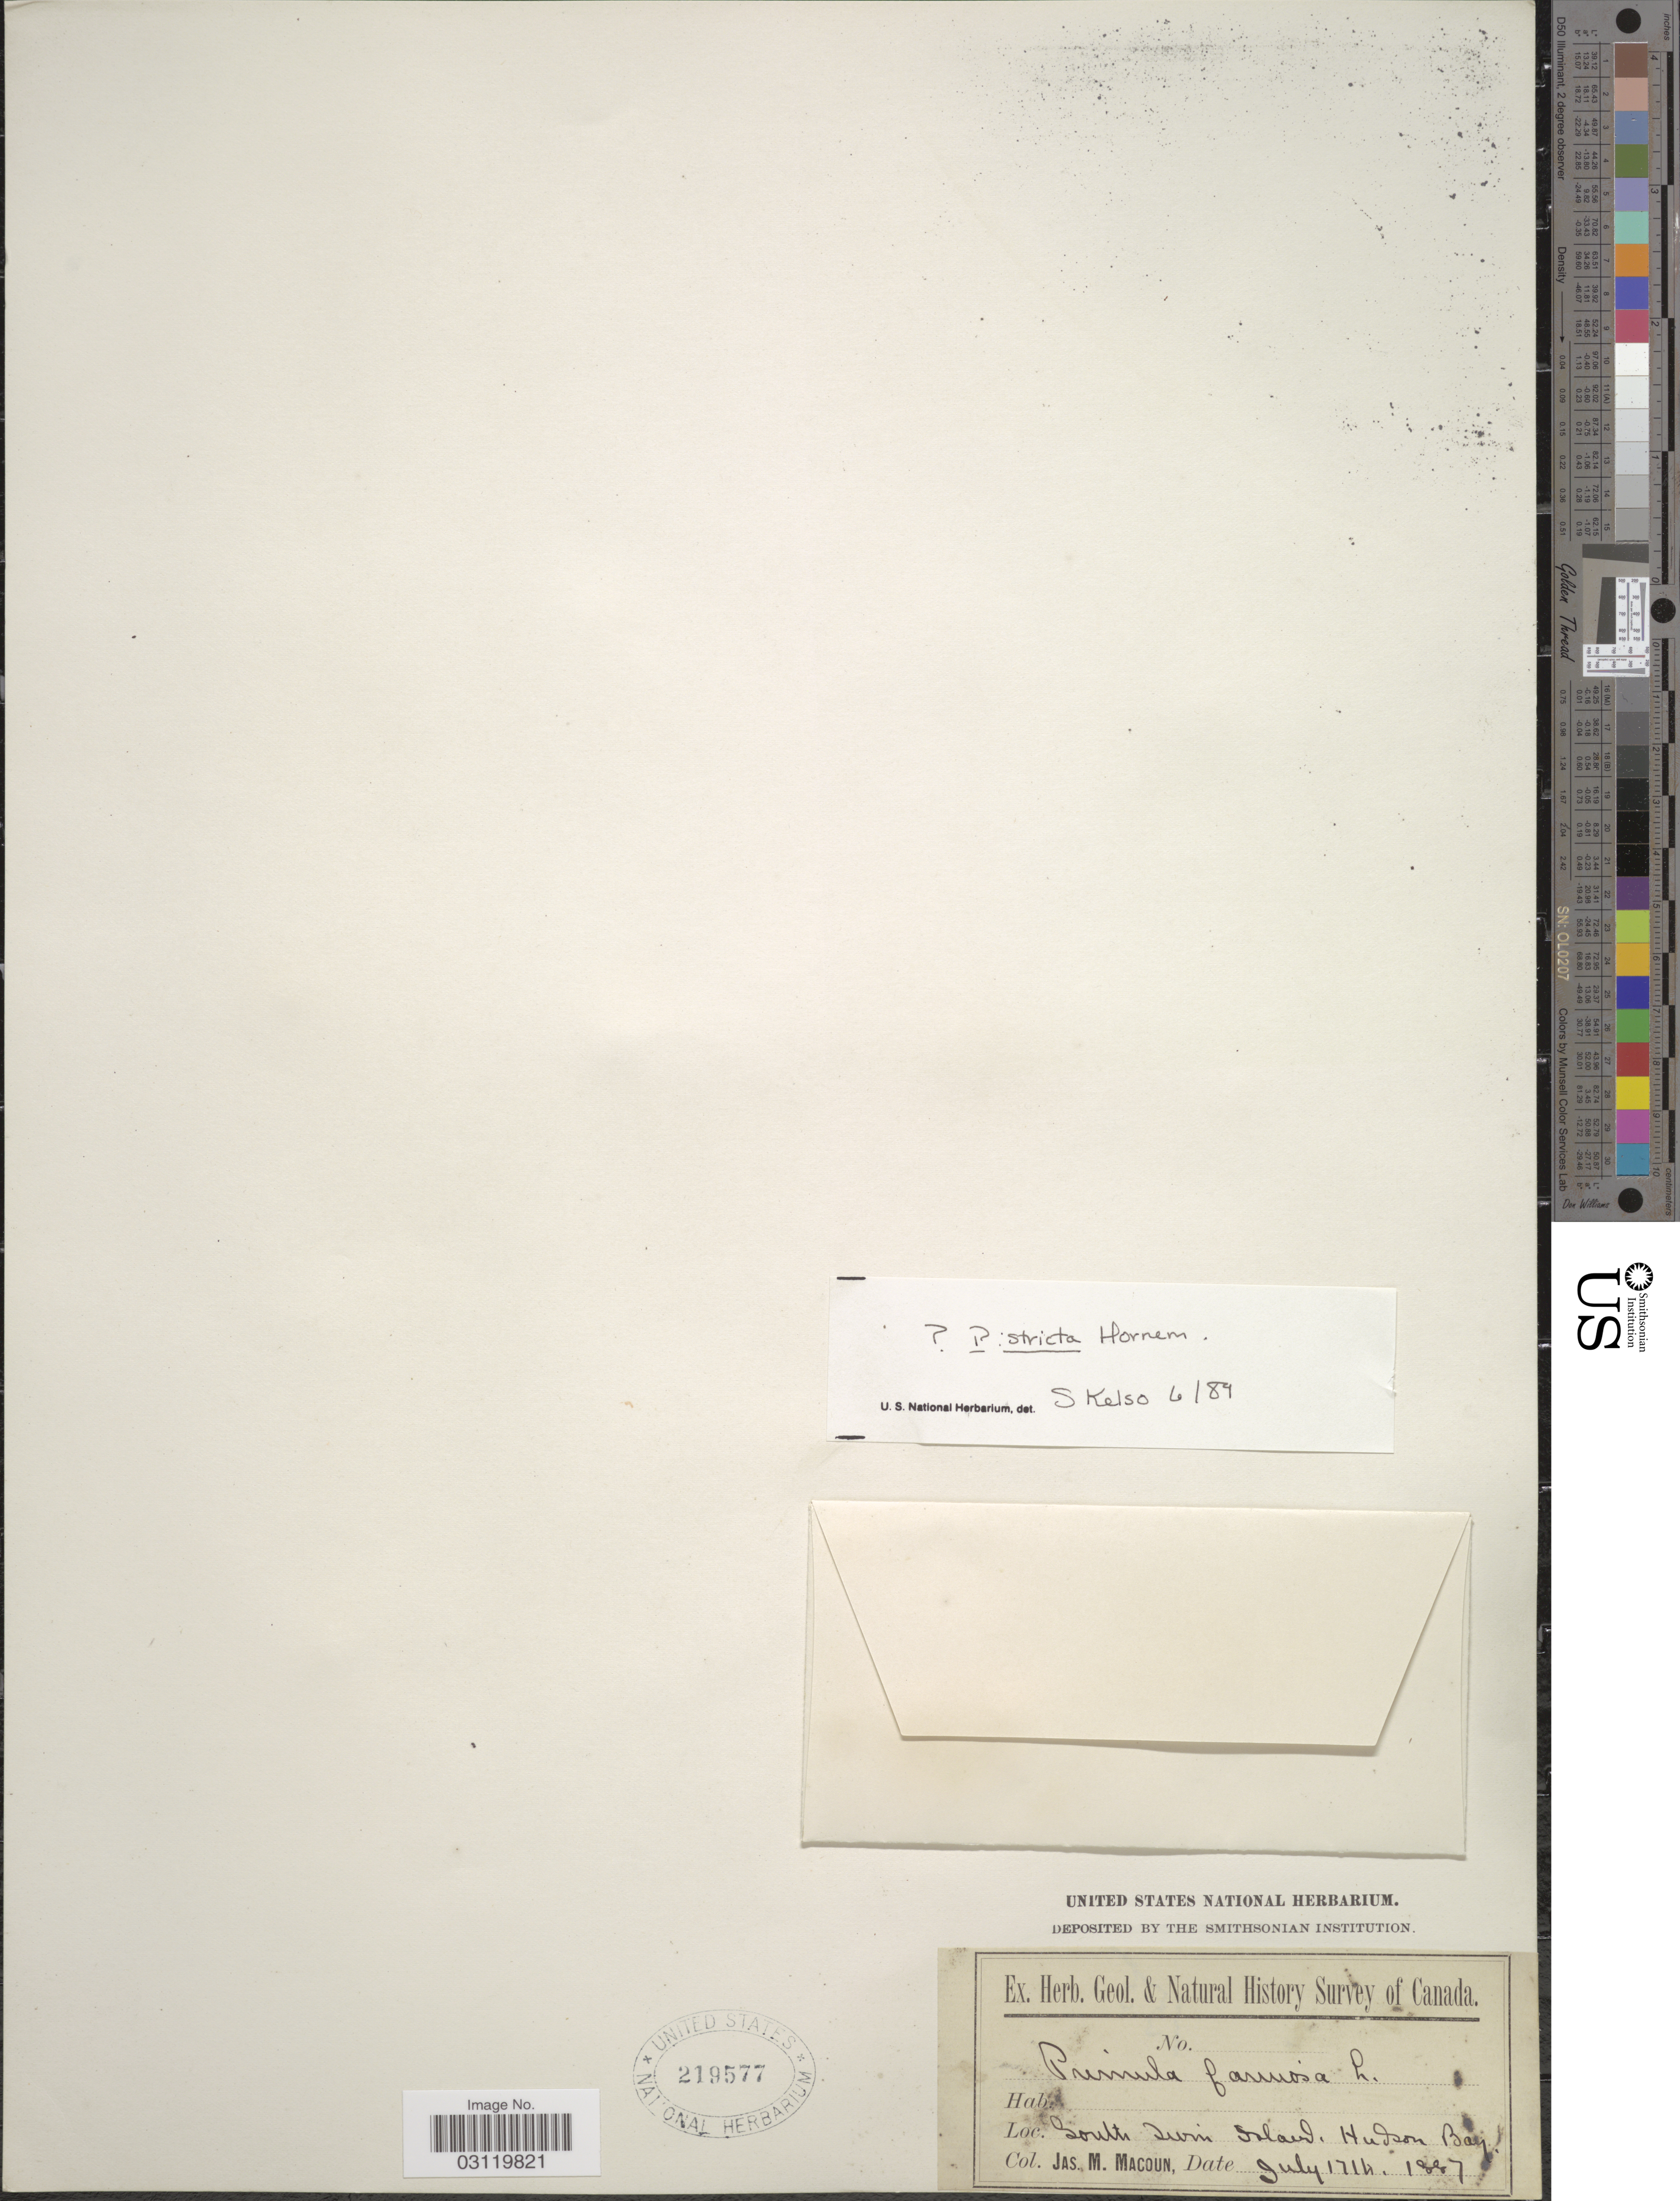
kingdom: Plantae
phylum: Tracheophyta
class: Magnoliopsida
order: Ericales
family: Primulaceae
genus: Primula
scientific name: Primula stricta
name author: Hornem.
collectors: J. M. Macoun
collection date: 1887-07-17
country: Canada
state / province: Nunavut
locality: South Twin Island, Hudson Bay.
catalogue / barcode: US 219577